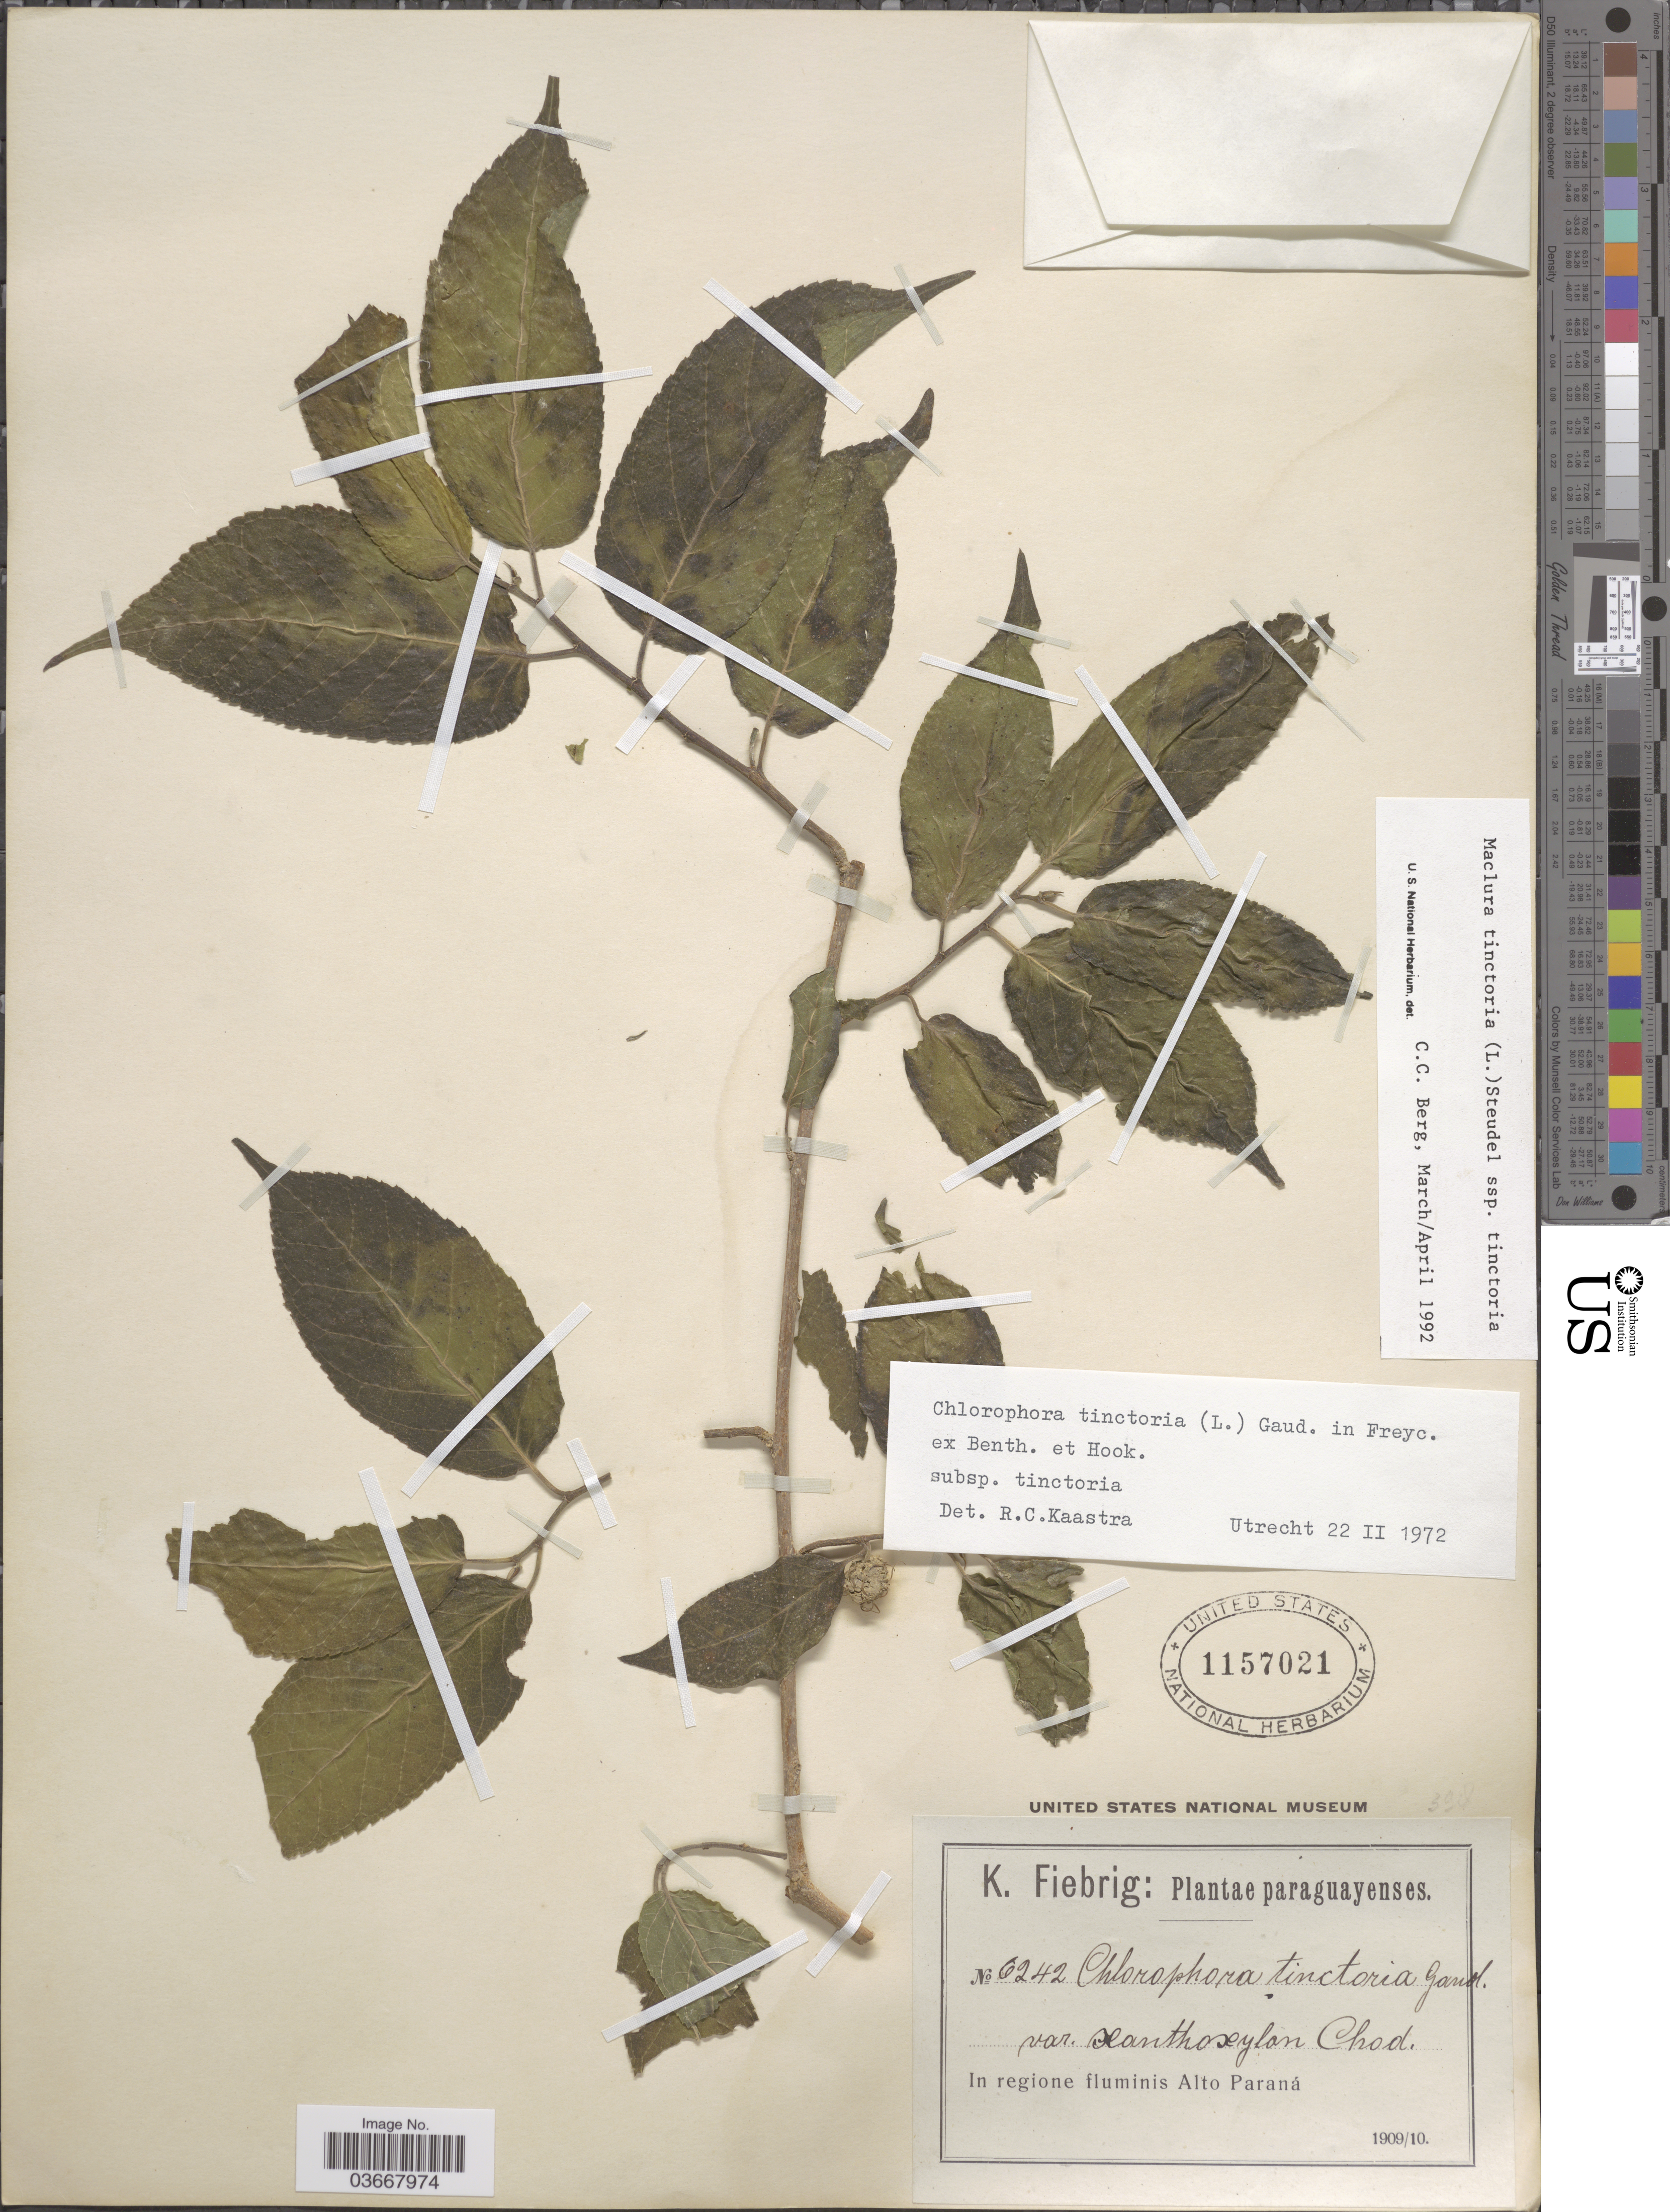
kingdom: Plantae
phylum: Tracheophyta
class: Magnoliopsida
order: Rosales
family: Moraceae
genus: Maclura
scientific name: Maclura tinctoria subsp. tinctoria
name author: (L.) D. Don ex Steud.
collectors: K. Fiebrig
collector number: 6242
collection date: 1909/1910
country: Paraguay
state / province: Alto Parana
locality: In regione fluminis Alto Paraná.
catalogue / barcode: US 1157021